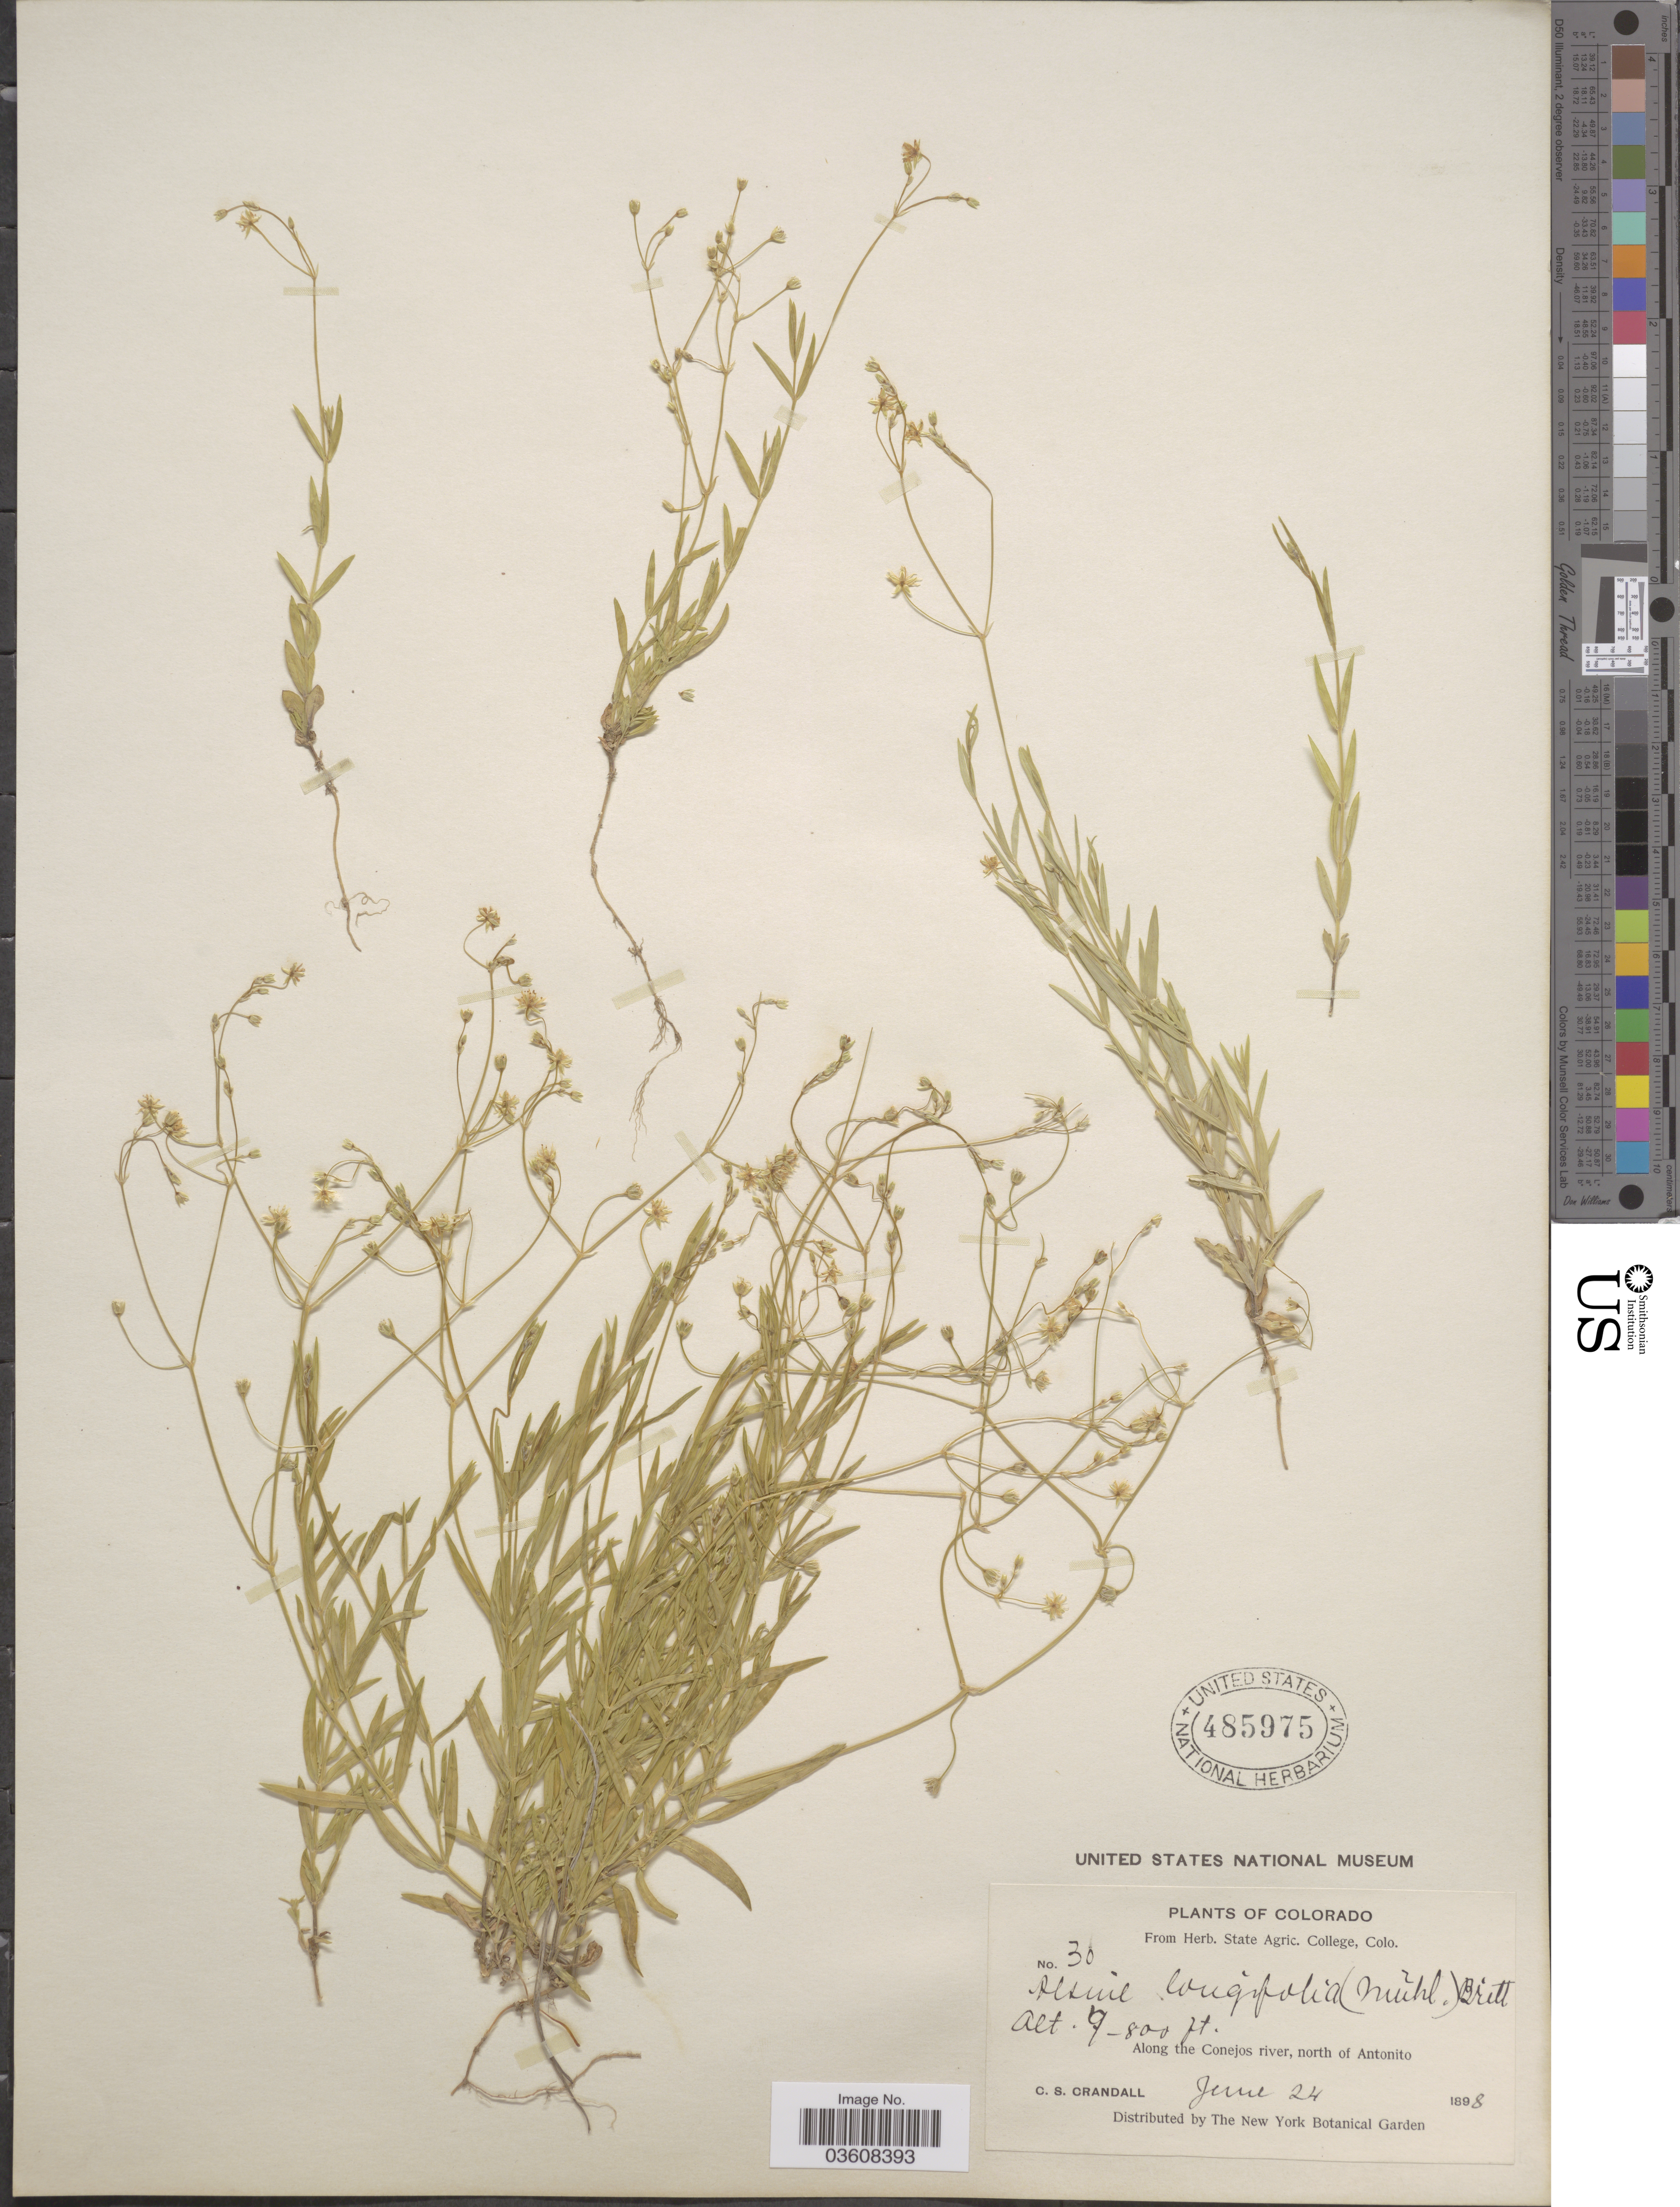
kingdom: Plantae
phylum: Tracheophyta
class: Magnoliopsida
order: Caryophyllales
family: Caryophyllaceae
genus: Stellaria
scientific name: Stellaria longifolia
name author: Muhl. ex Willd.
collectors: C. Crandall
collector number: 30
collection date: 1898-06-24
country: United States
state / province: Colorado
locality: Along the Conejos river, north of Antonito.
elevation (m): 213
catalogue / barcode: US 485975